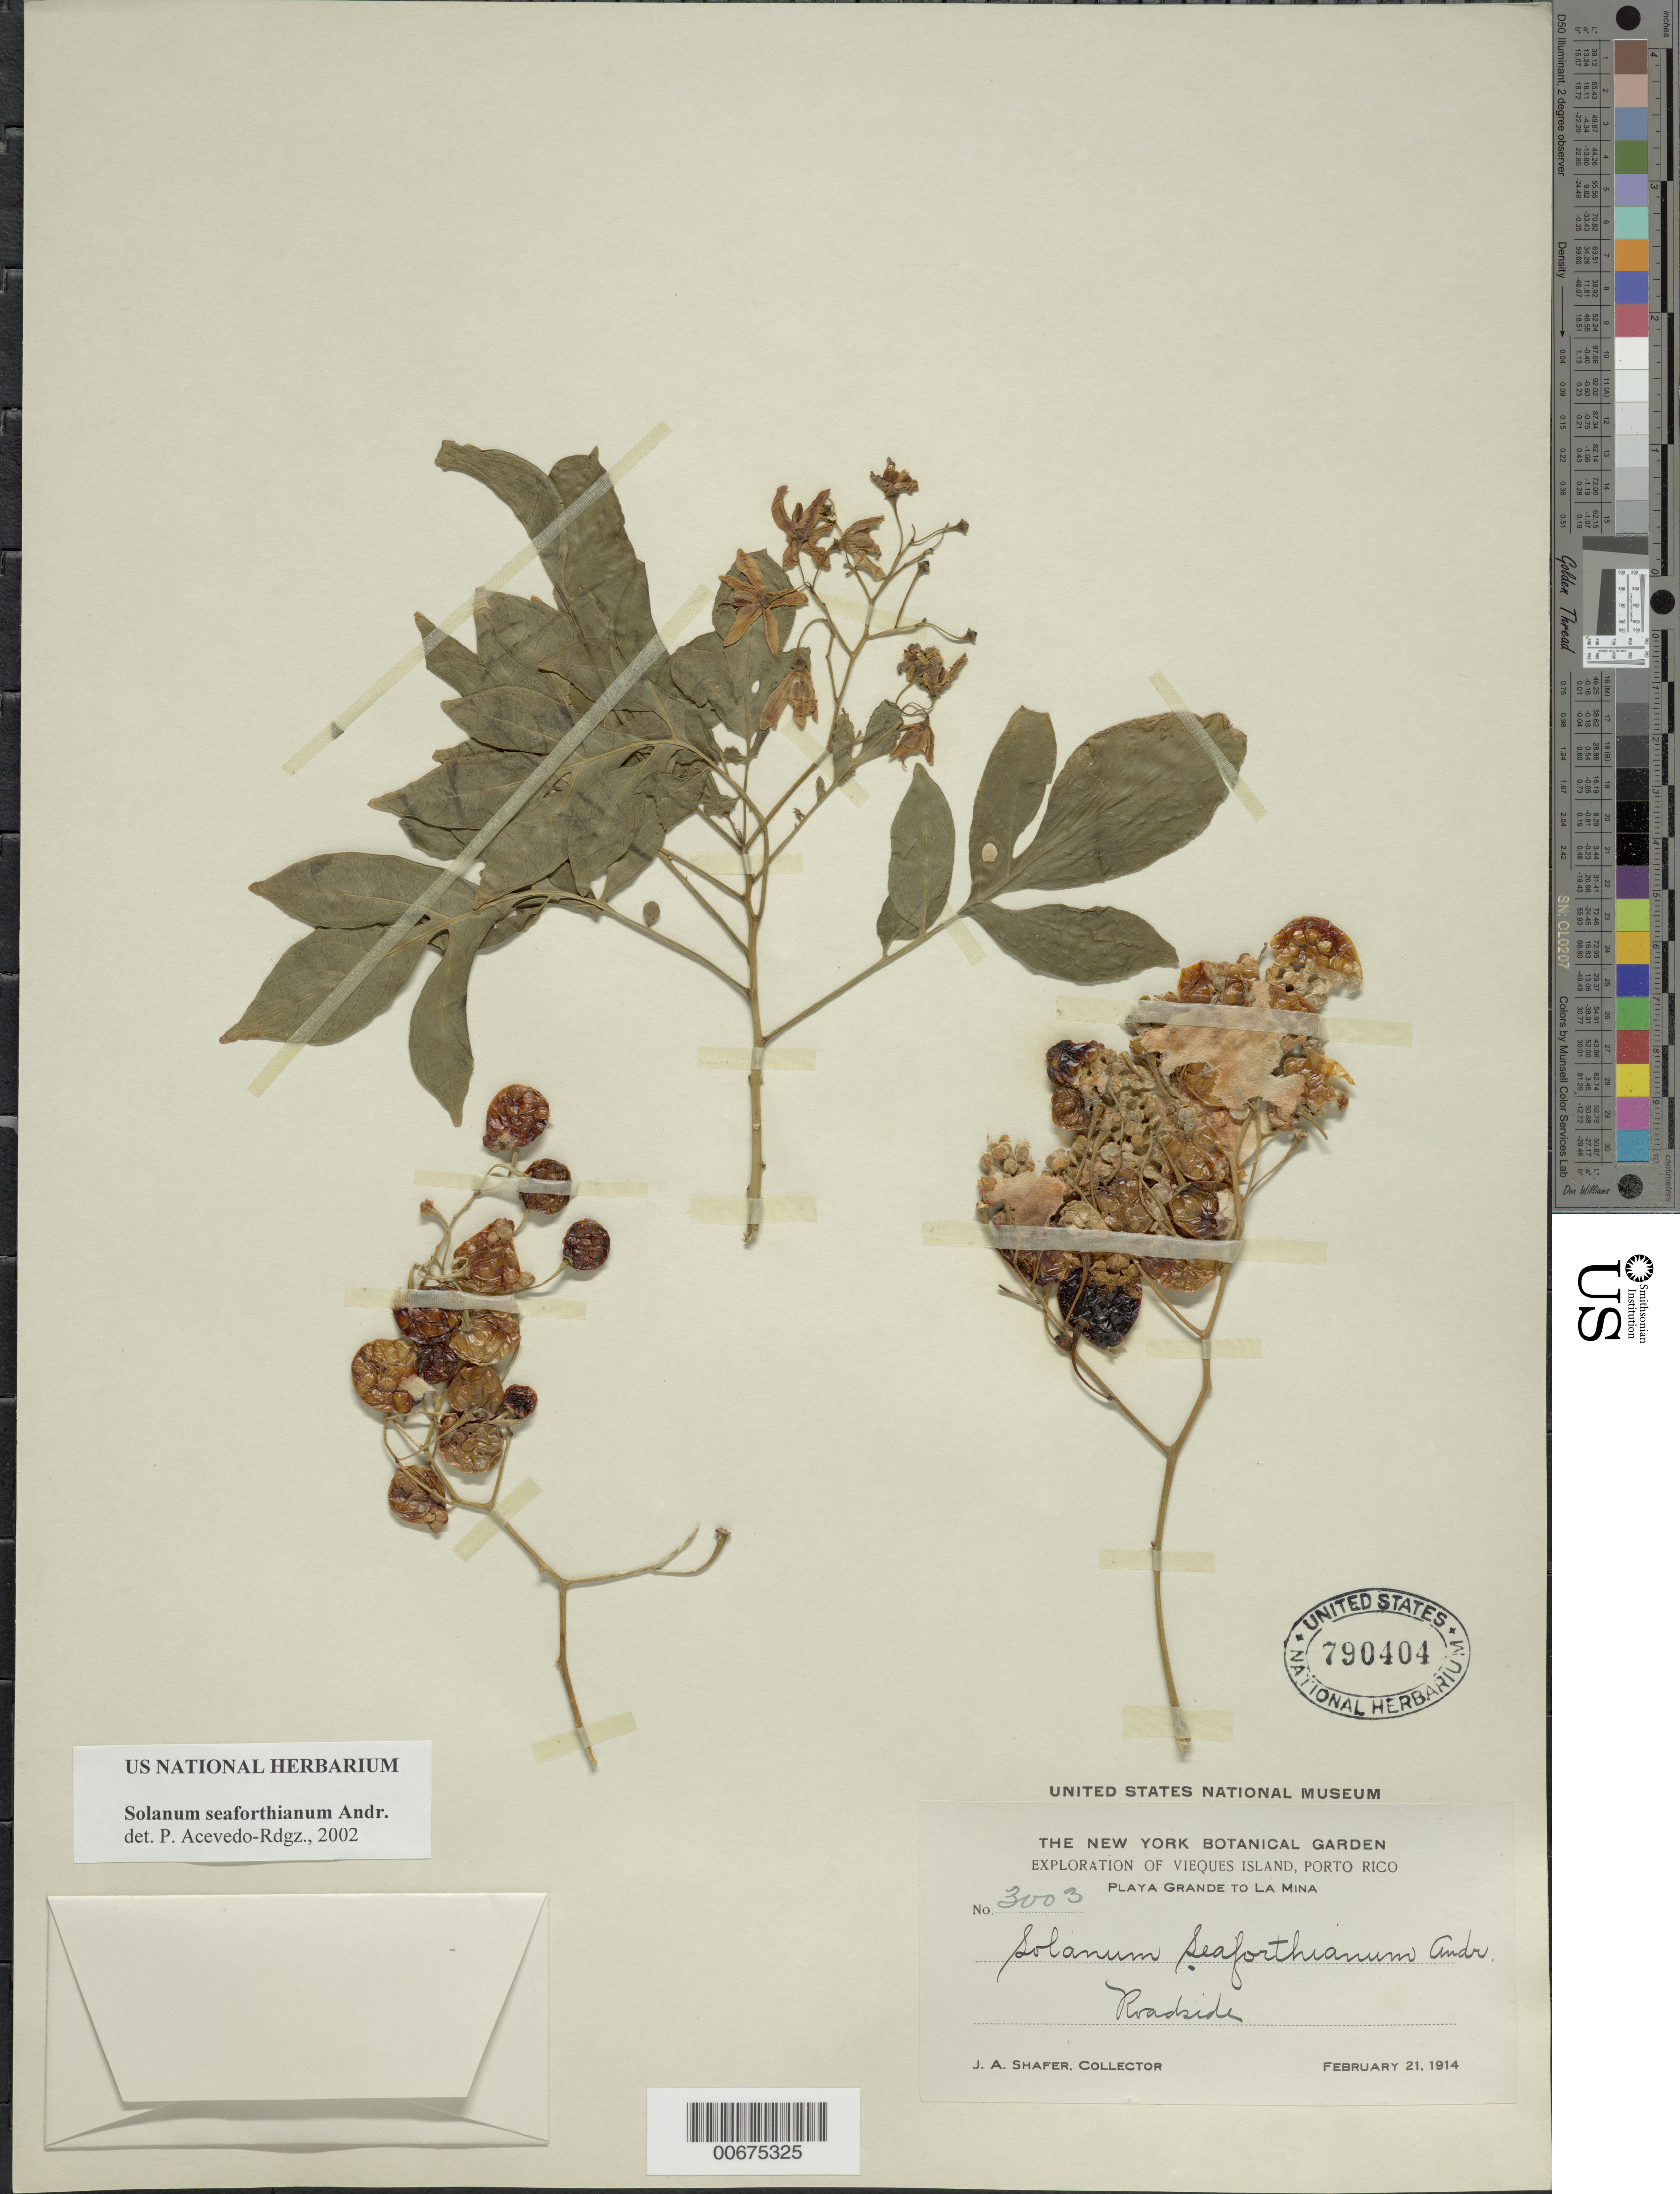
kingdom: Plantae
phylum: Tracheophyta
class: Magnoliopsida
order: Solanales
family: Solanaceae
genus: Solanum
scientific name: Solanum seaforthianum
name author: Andrews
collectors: J. A. Shafer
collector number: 3003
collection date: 1914-02-21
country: Puerto Rico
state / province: Vieques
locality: Vieques Island, Porto Rico, Playa Grande to La Mina.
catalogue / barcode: US 790404